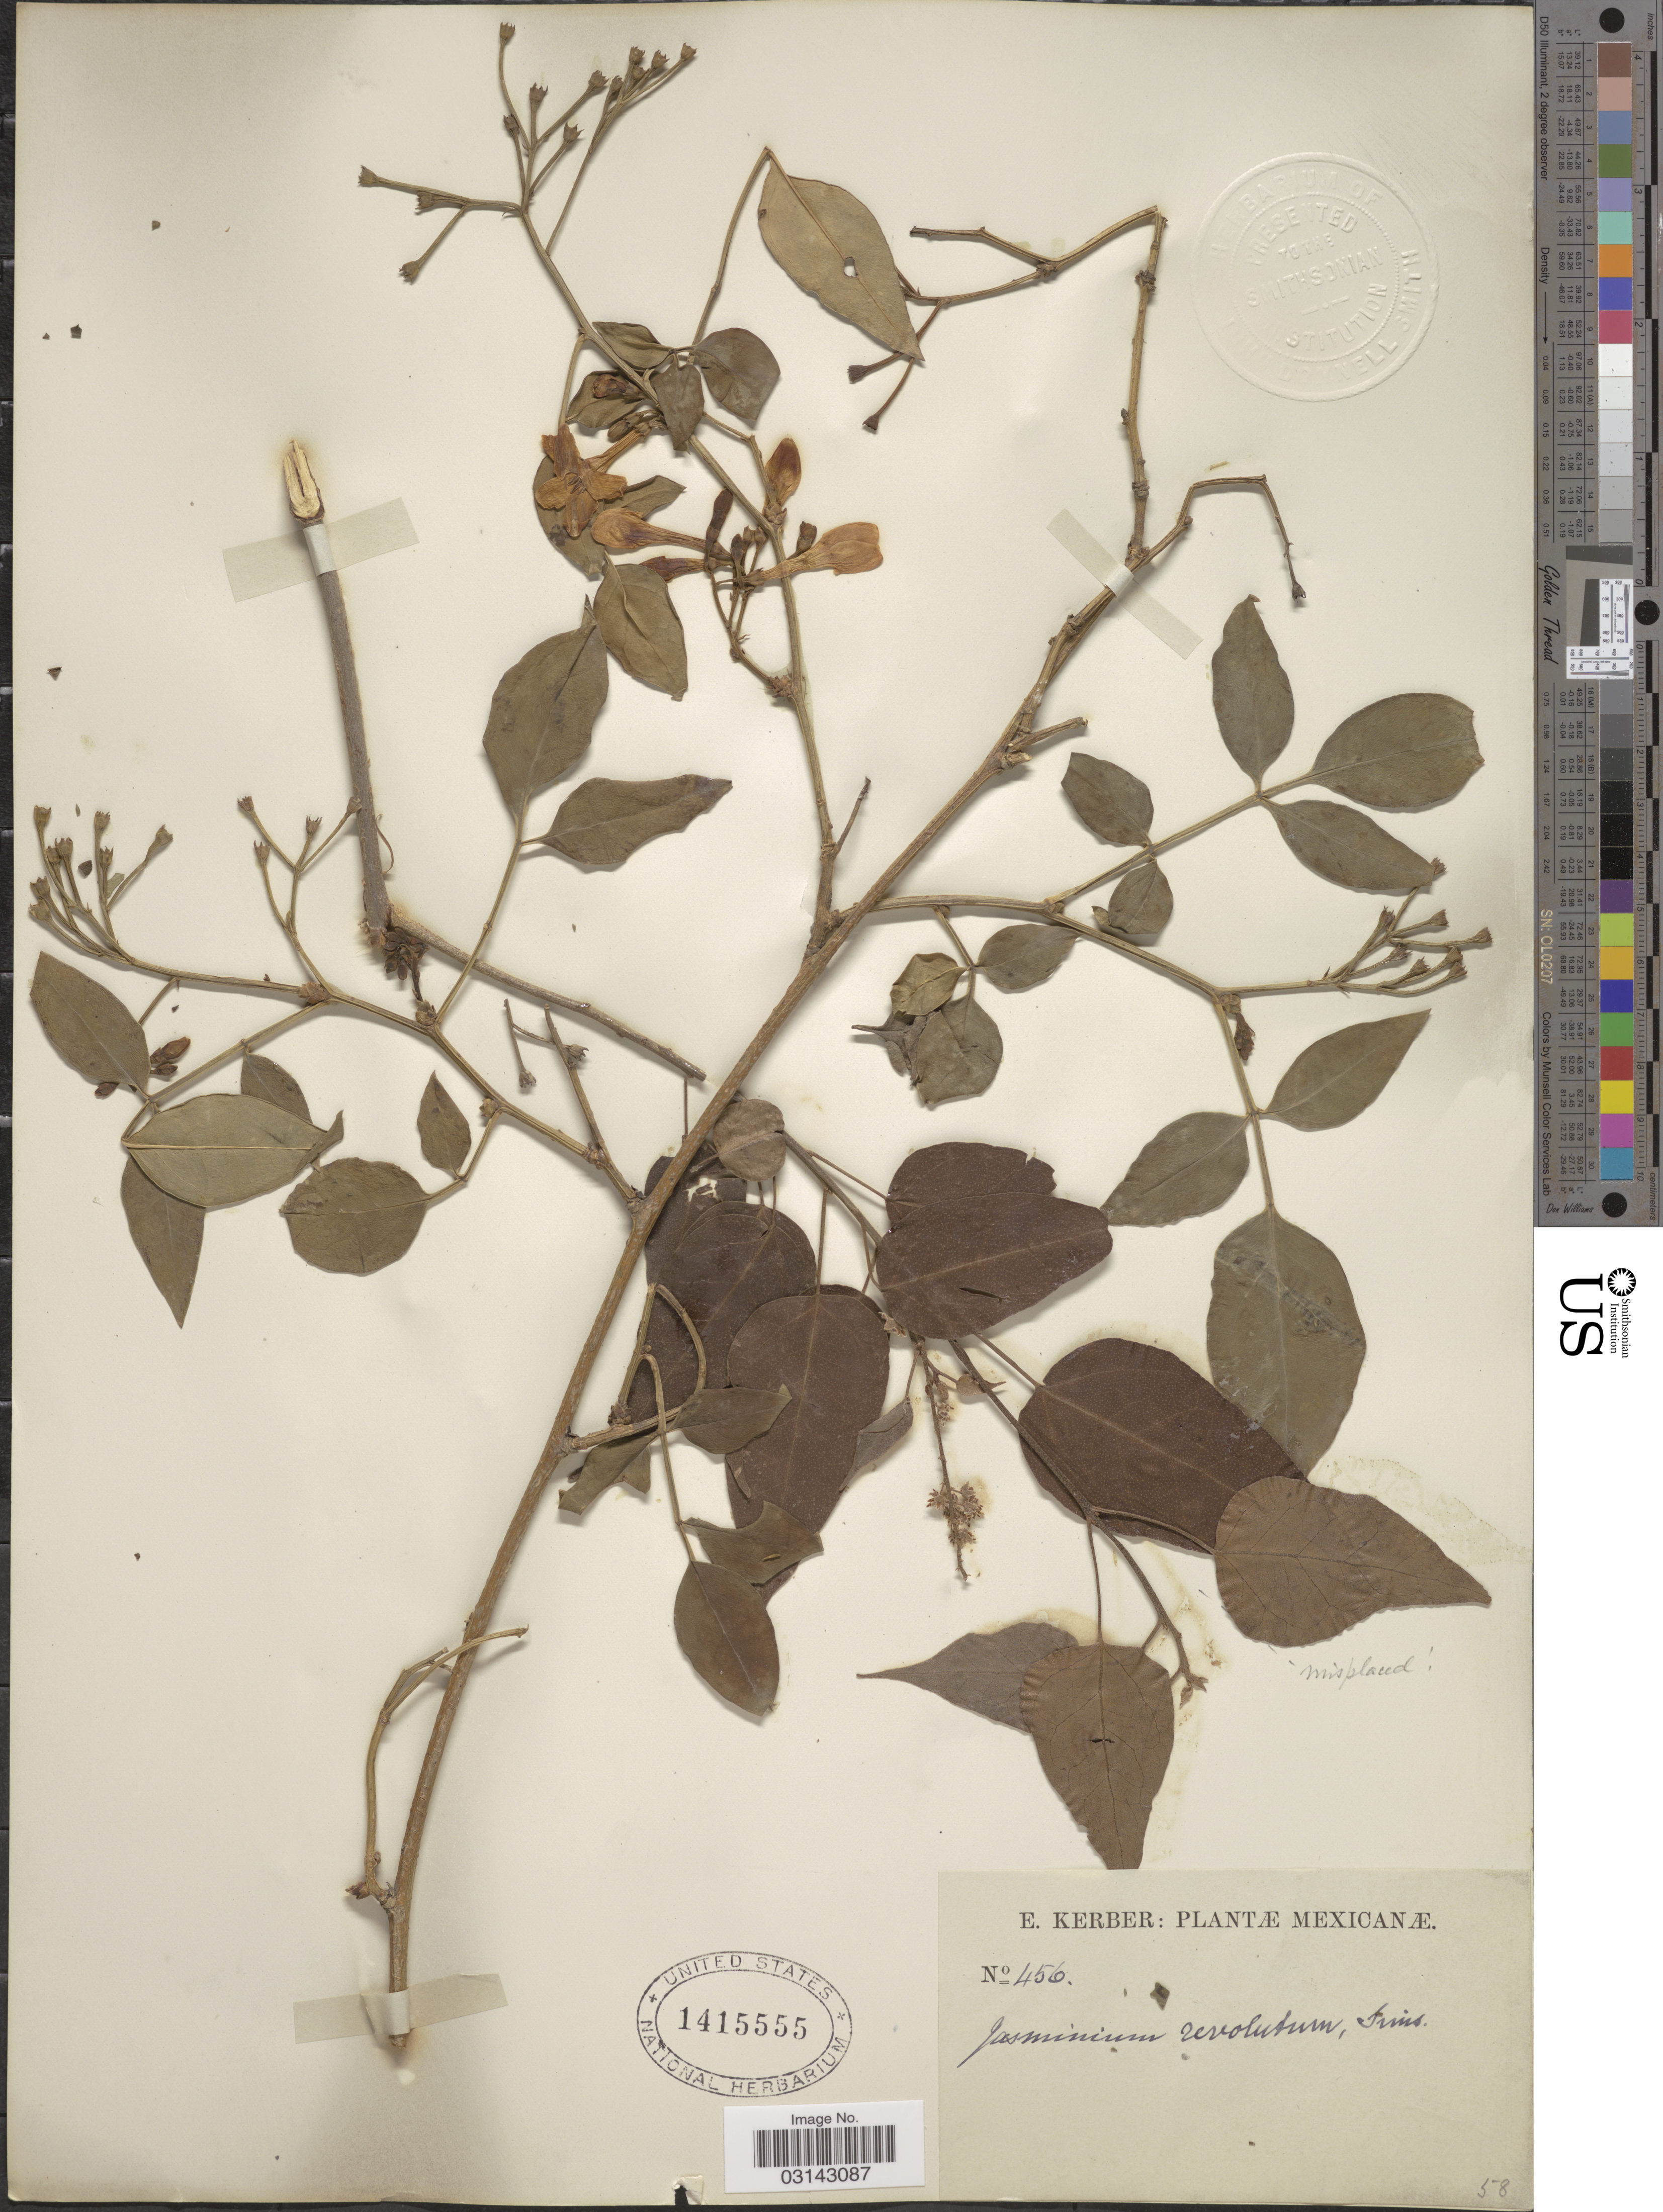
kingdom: Plantae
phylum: Tracheophyta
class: Magnoliopsida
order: Lamiales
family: Oleaceae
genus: Jasminum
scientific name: Jasminum humile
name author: L.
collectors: E. Kerber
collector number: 456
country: Mexico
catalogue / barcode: US 1415555